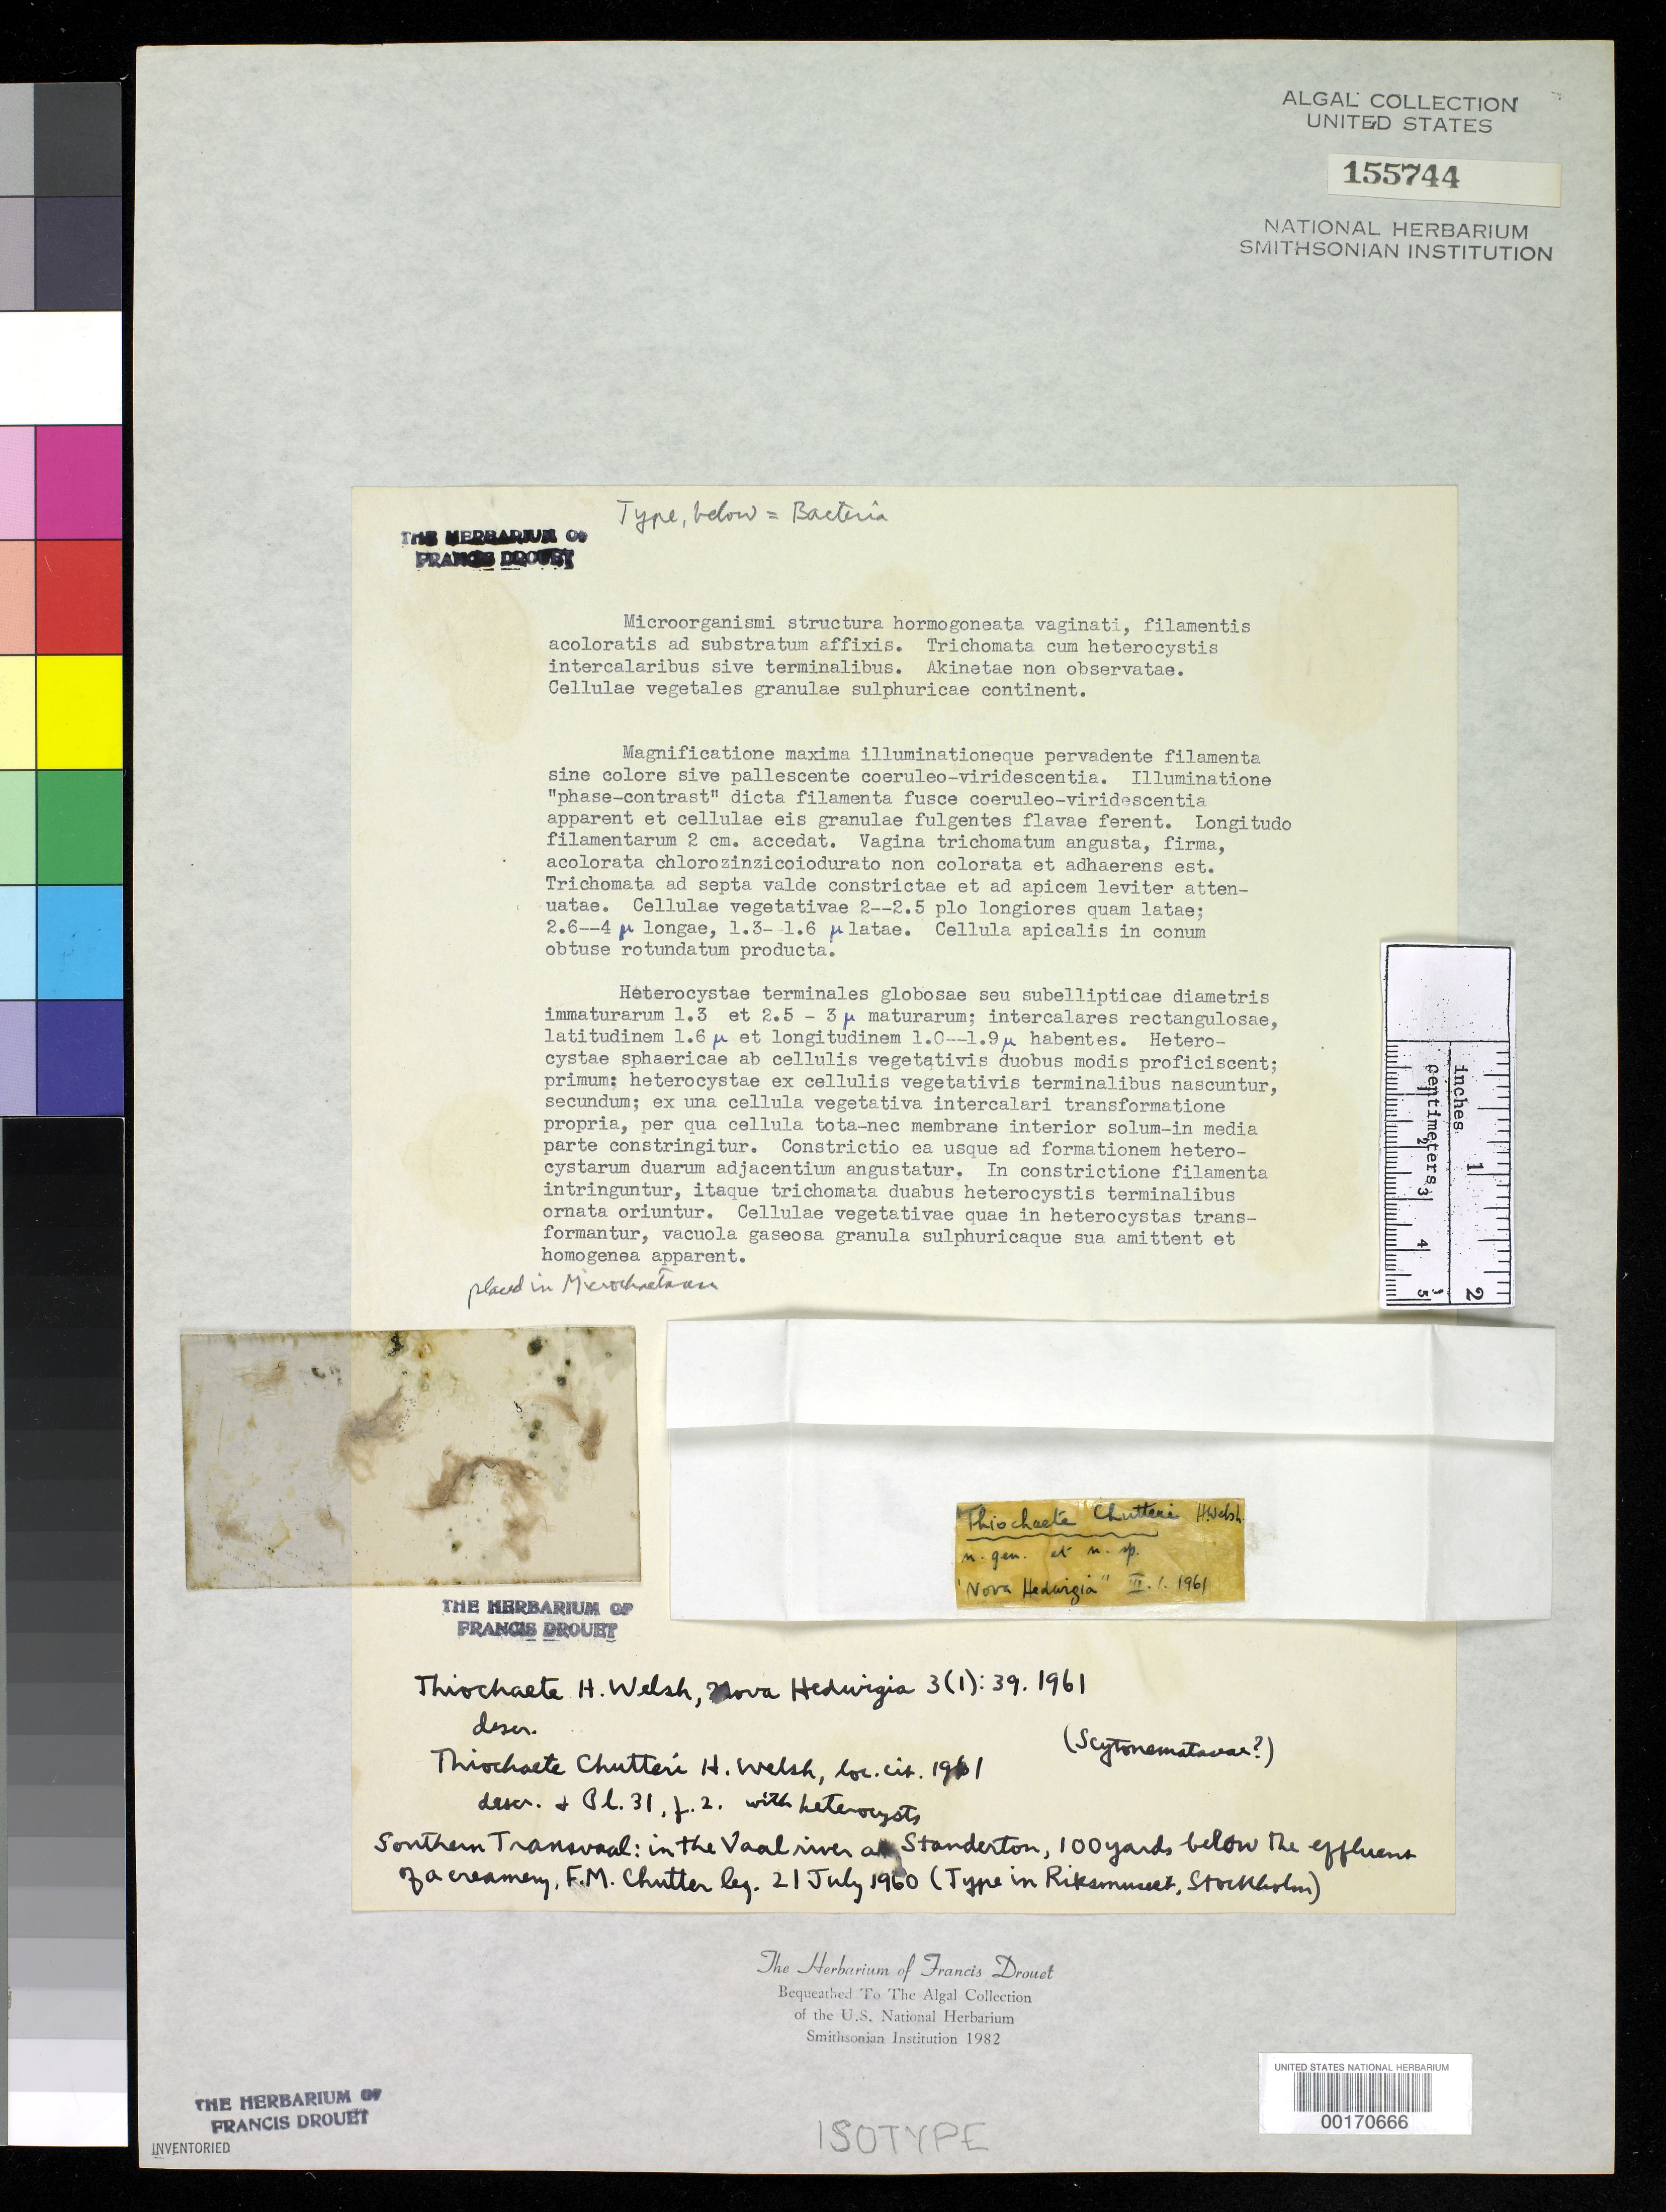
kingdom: Bacteria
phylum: Cyanobacteria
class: Cyanobacteriia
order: Cyanobacteriales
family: Leptobasaceae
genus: Thiochaete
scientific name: Thiochaete chutteri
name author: Welsh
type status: Isotype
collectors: F. Chutter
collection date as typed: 21 Jul 1960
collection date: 1960-07-21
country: South Africa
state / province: Mpumalanga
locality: Vaal River, Standerton. Transvaal Province.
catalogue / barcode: US 155744